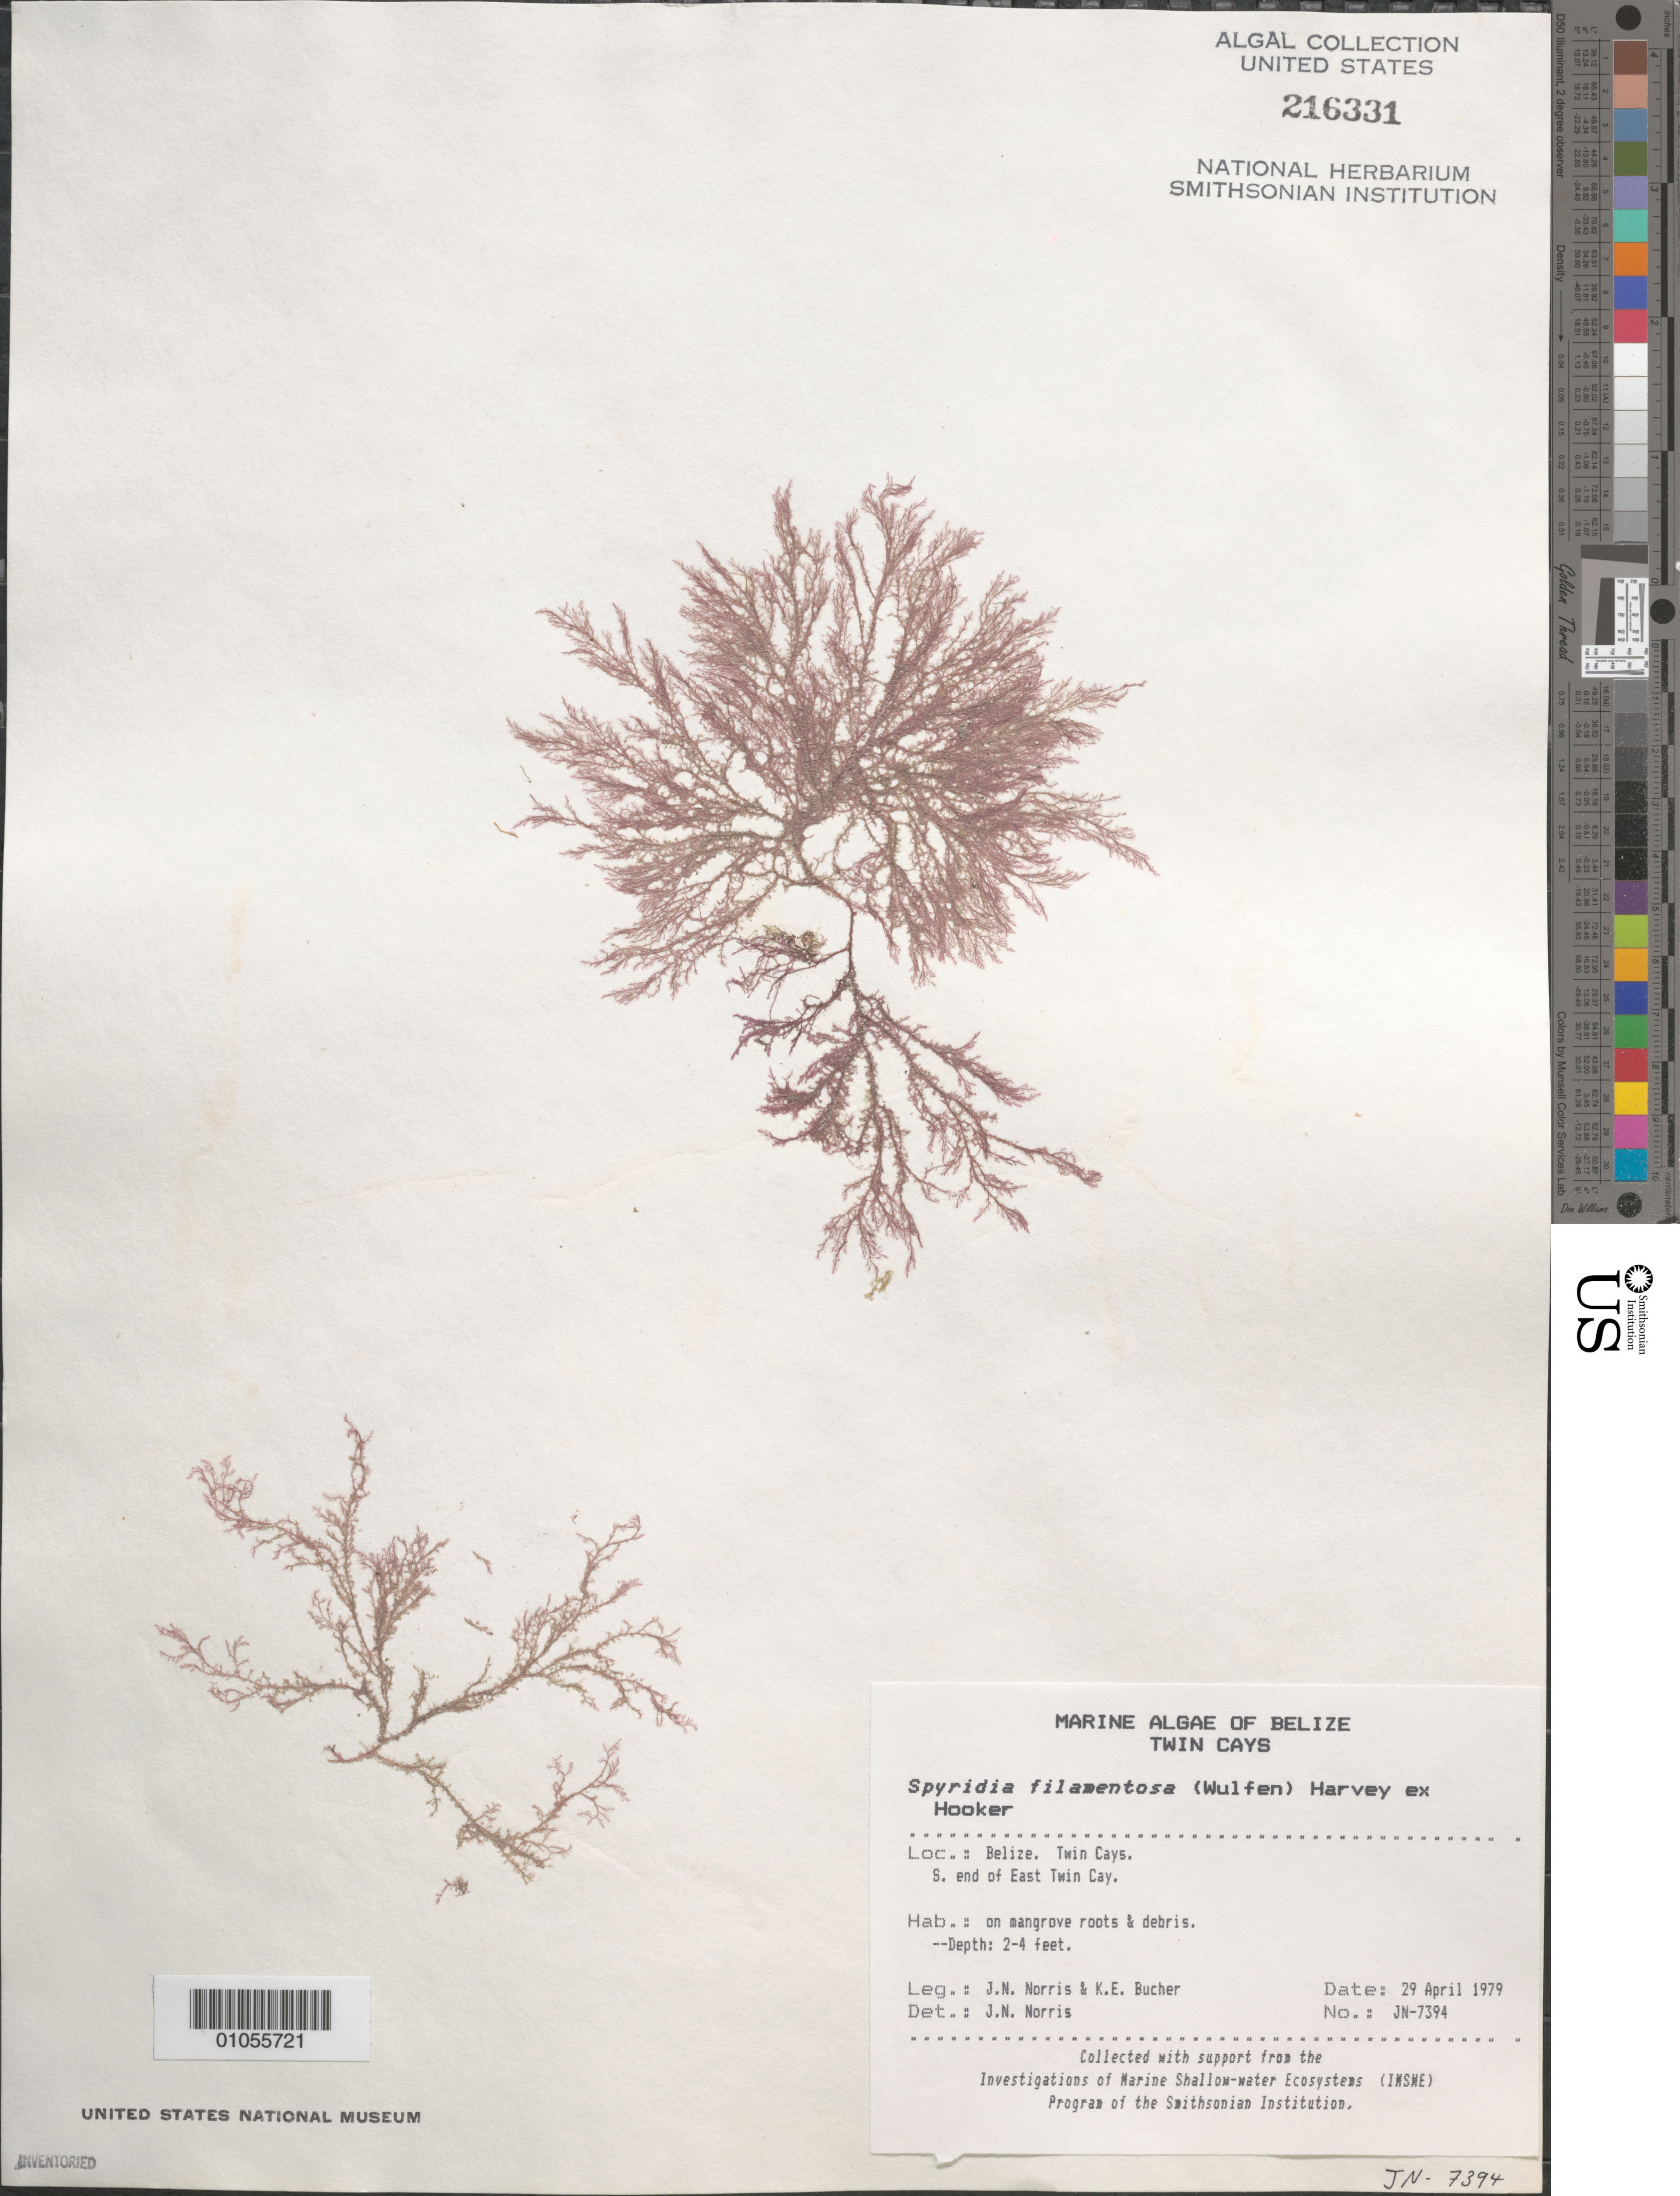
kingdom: Plantae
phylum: Rhodophyta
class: Florideophyceae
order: Ceramiales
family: Spyridiaceae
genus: Spyridia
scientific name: Spyridia filamentosa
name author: (Wulfen) Harv.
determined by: Norris, James N.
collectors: J. N. Norris & K. E. Bucher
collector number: JN-7394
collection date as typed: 29 Apr 1979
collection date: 1979-04-29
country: Belize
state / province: Stann Creek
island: East Twin Cay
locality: South end of East Twin Cay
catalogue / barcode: US 216331